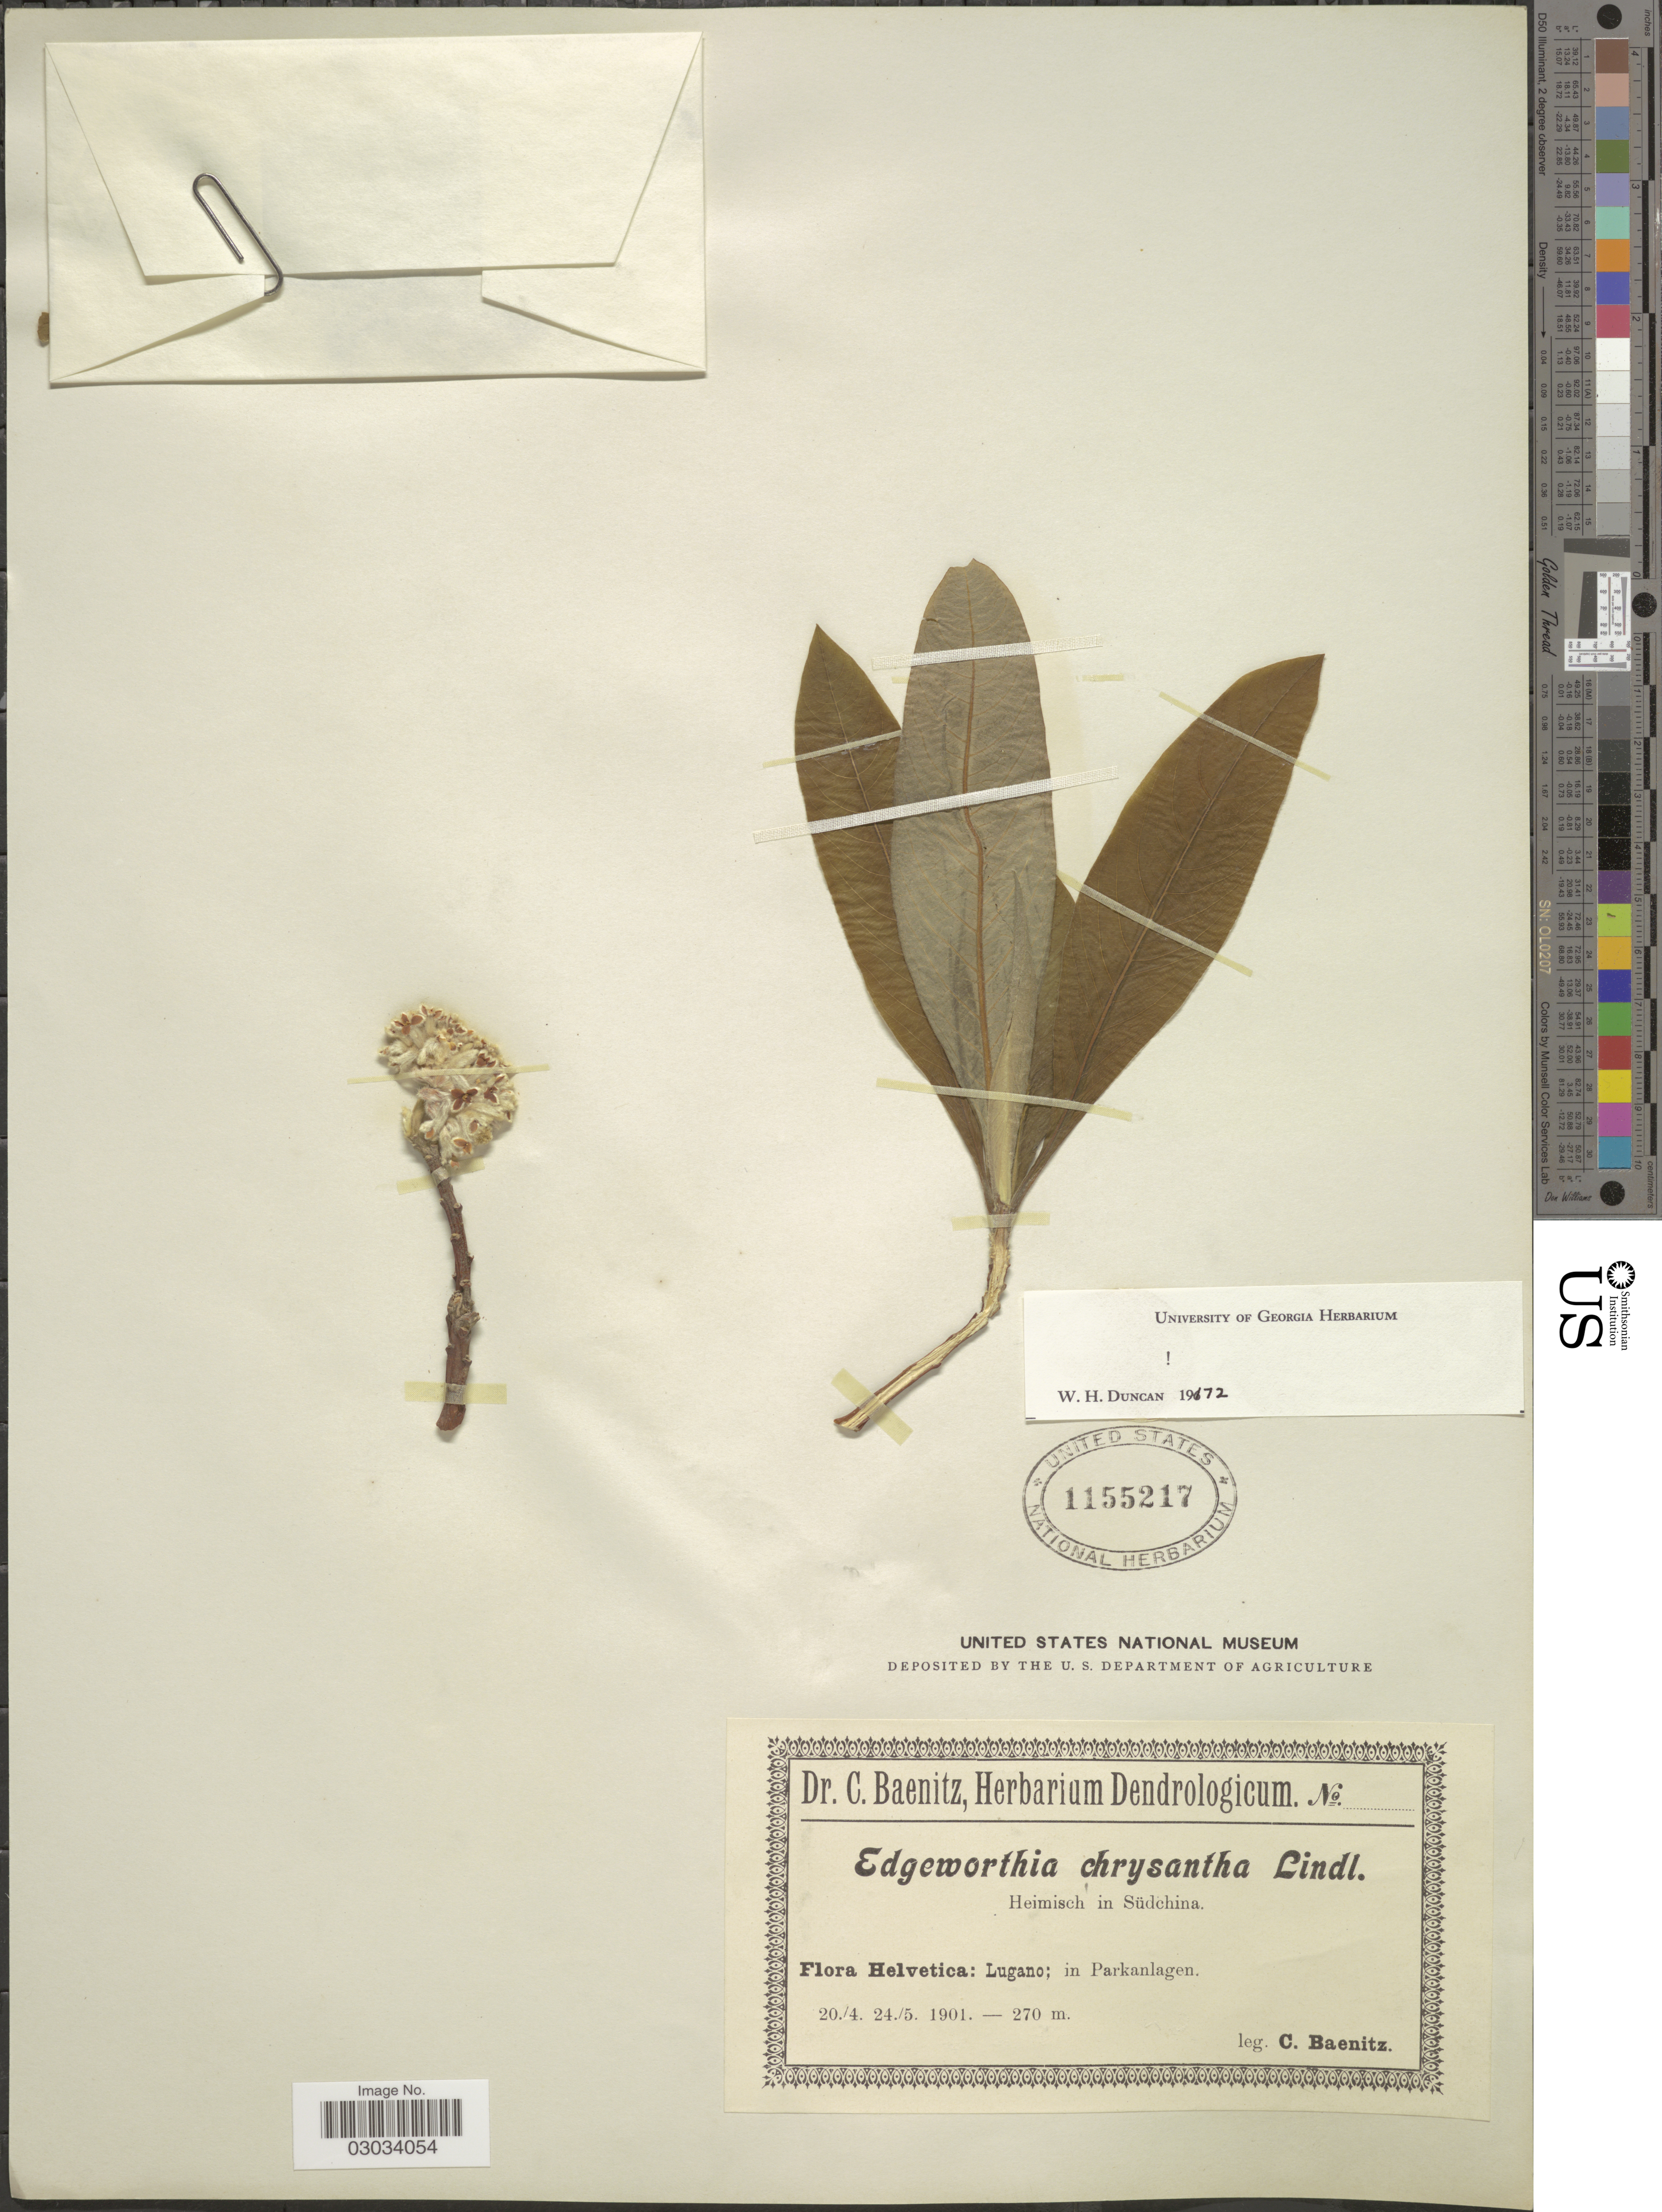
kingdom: Plantae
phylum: Tracheophyta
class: Magnoliopsida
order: Malvales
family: Thymelaeaceae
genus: Edgeworthia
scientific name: Edgeworthia chrysantha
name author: Lindl.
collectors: C. G. Baenitz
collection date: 1901-04-20/1901-05-24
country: Switzerland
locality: Helvetica: Lugano; in Parkanlagen.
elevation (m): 270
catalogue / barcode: US 1155217